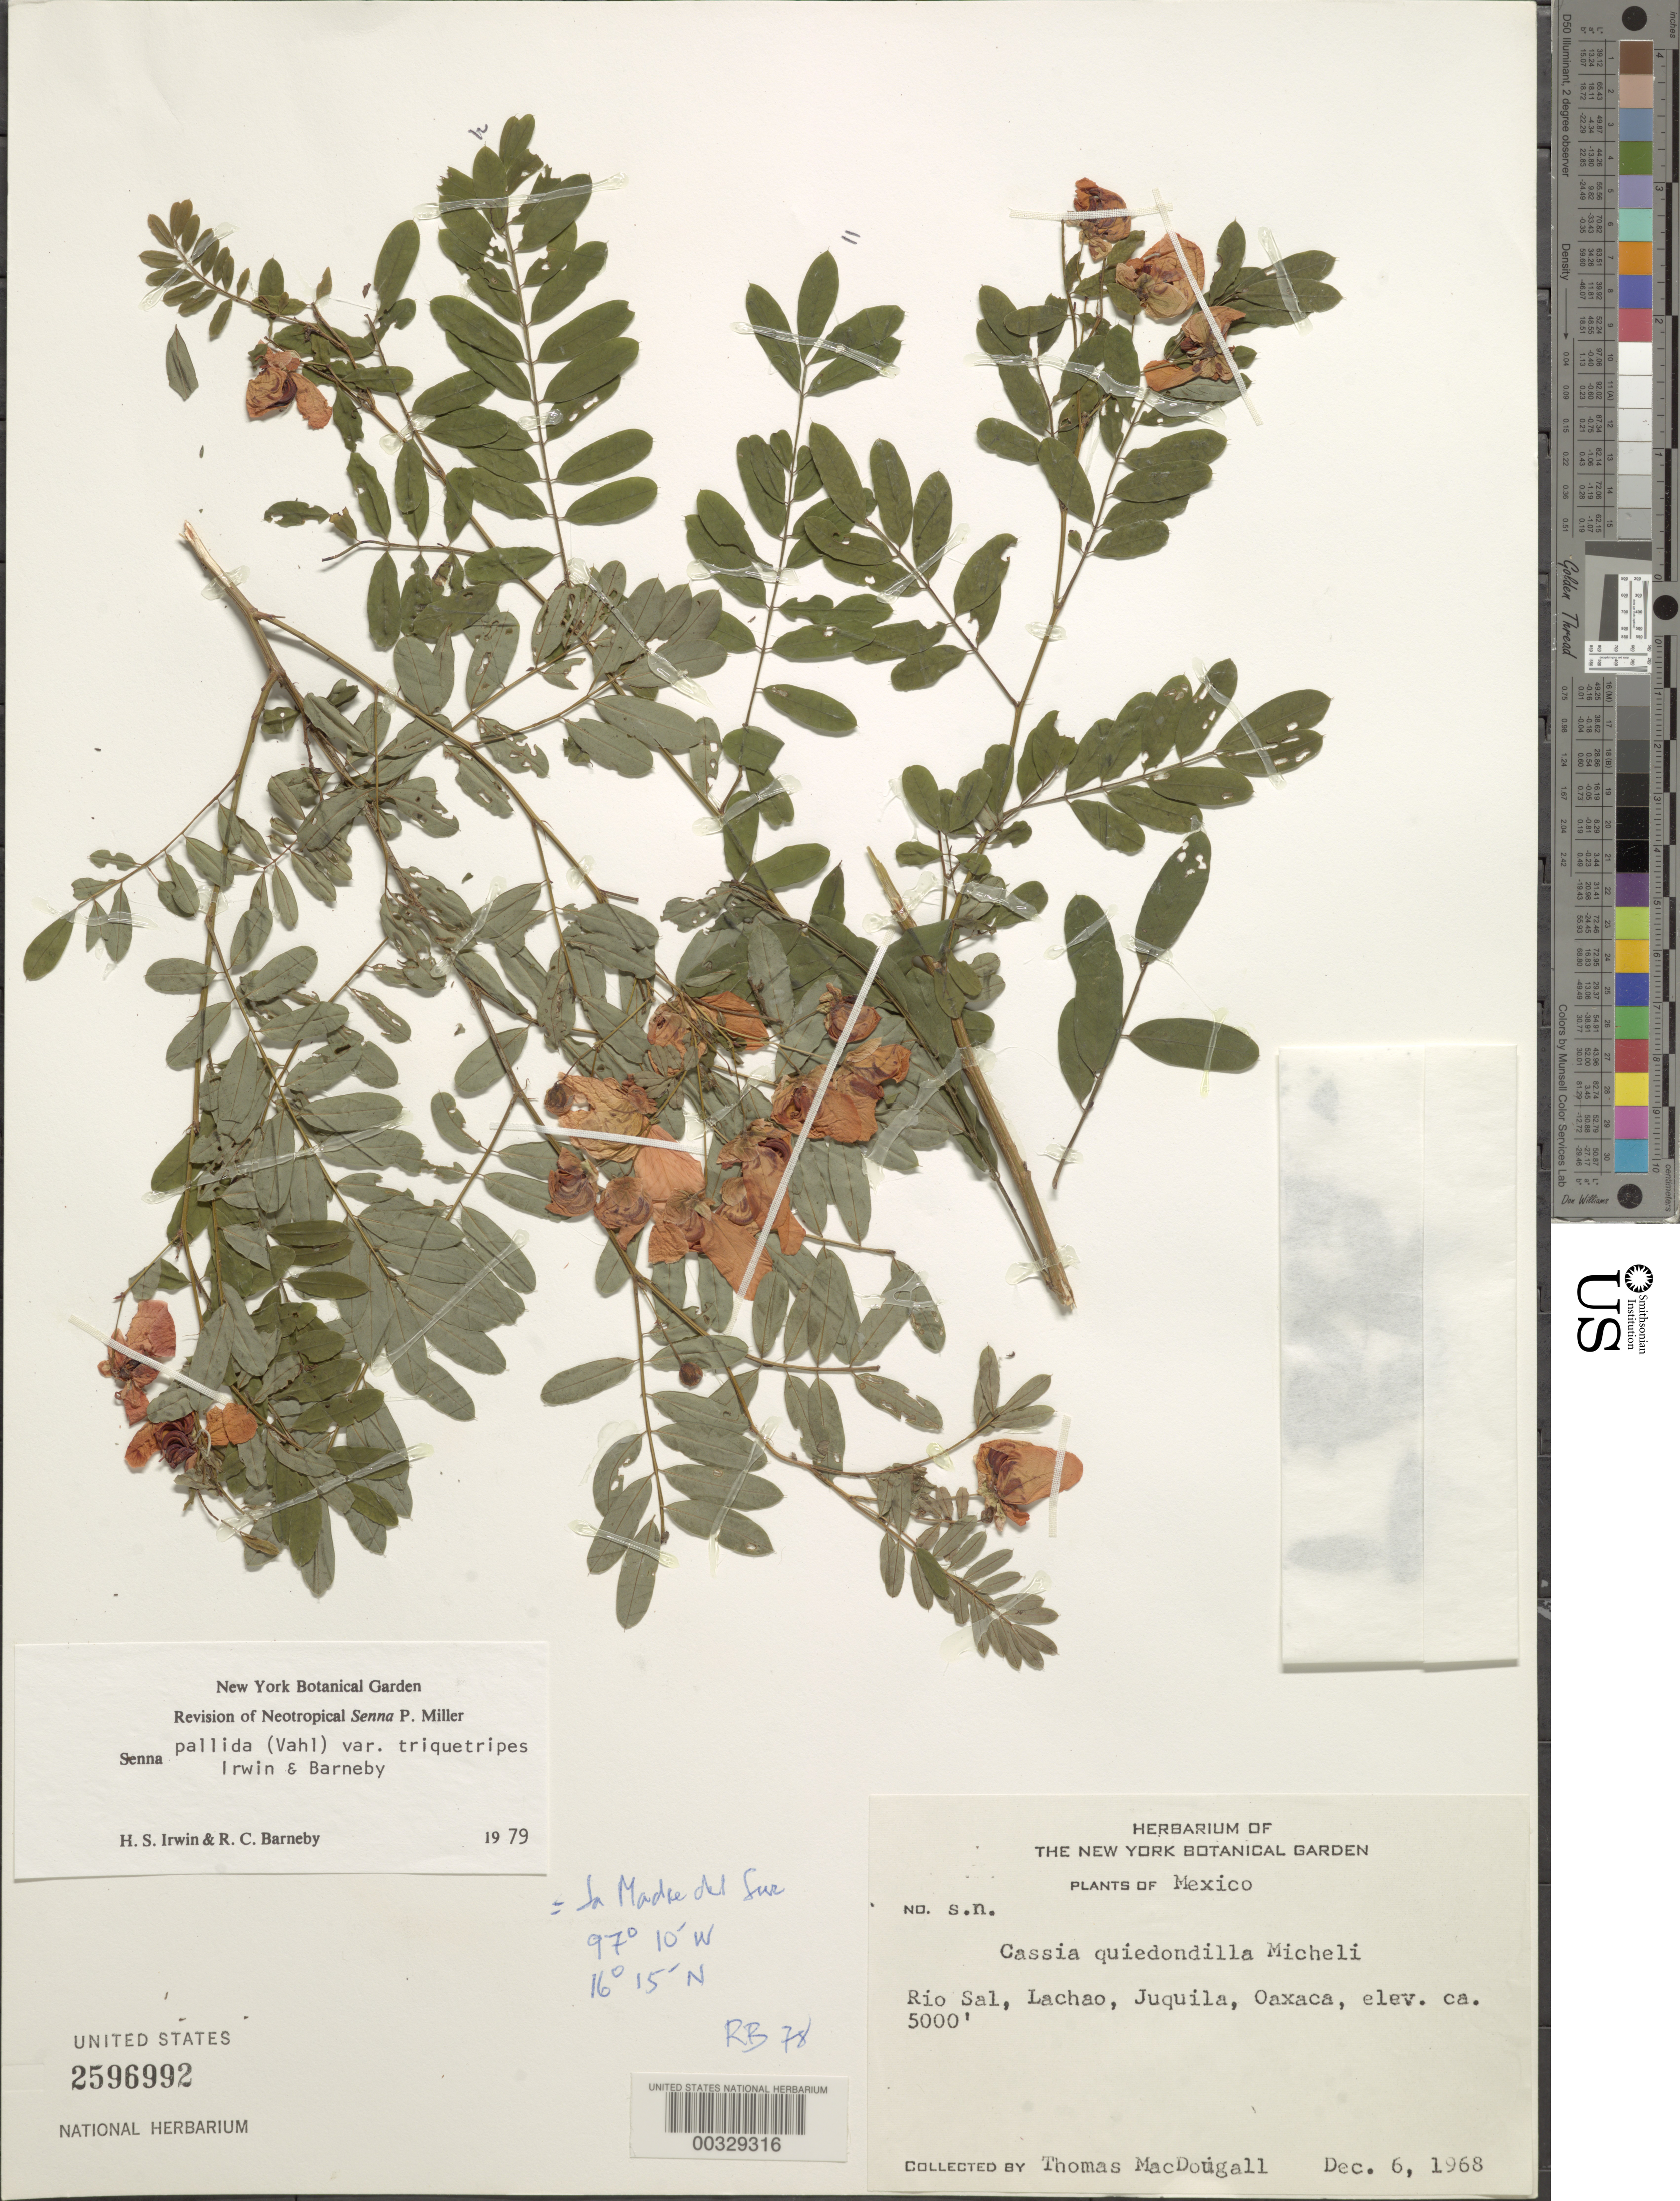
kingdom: Plantae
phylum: Tracheophyta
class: Magnoliopsida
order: Fabales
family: Fabaceae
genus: Senna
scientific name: Senna pallida var. triquetripes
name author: H.S. Irwin & Barneby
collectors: T. Macdougall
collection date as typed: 06 Dec 1968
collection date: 1968-12-06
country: Mexico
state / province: Oaxaca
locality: Rio sal, lachao, juquila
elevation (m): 1524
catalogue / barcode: US 2596992